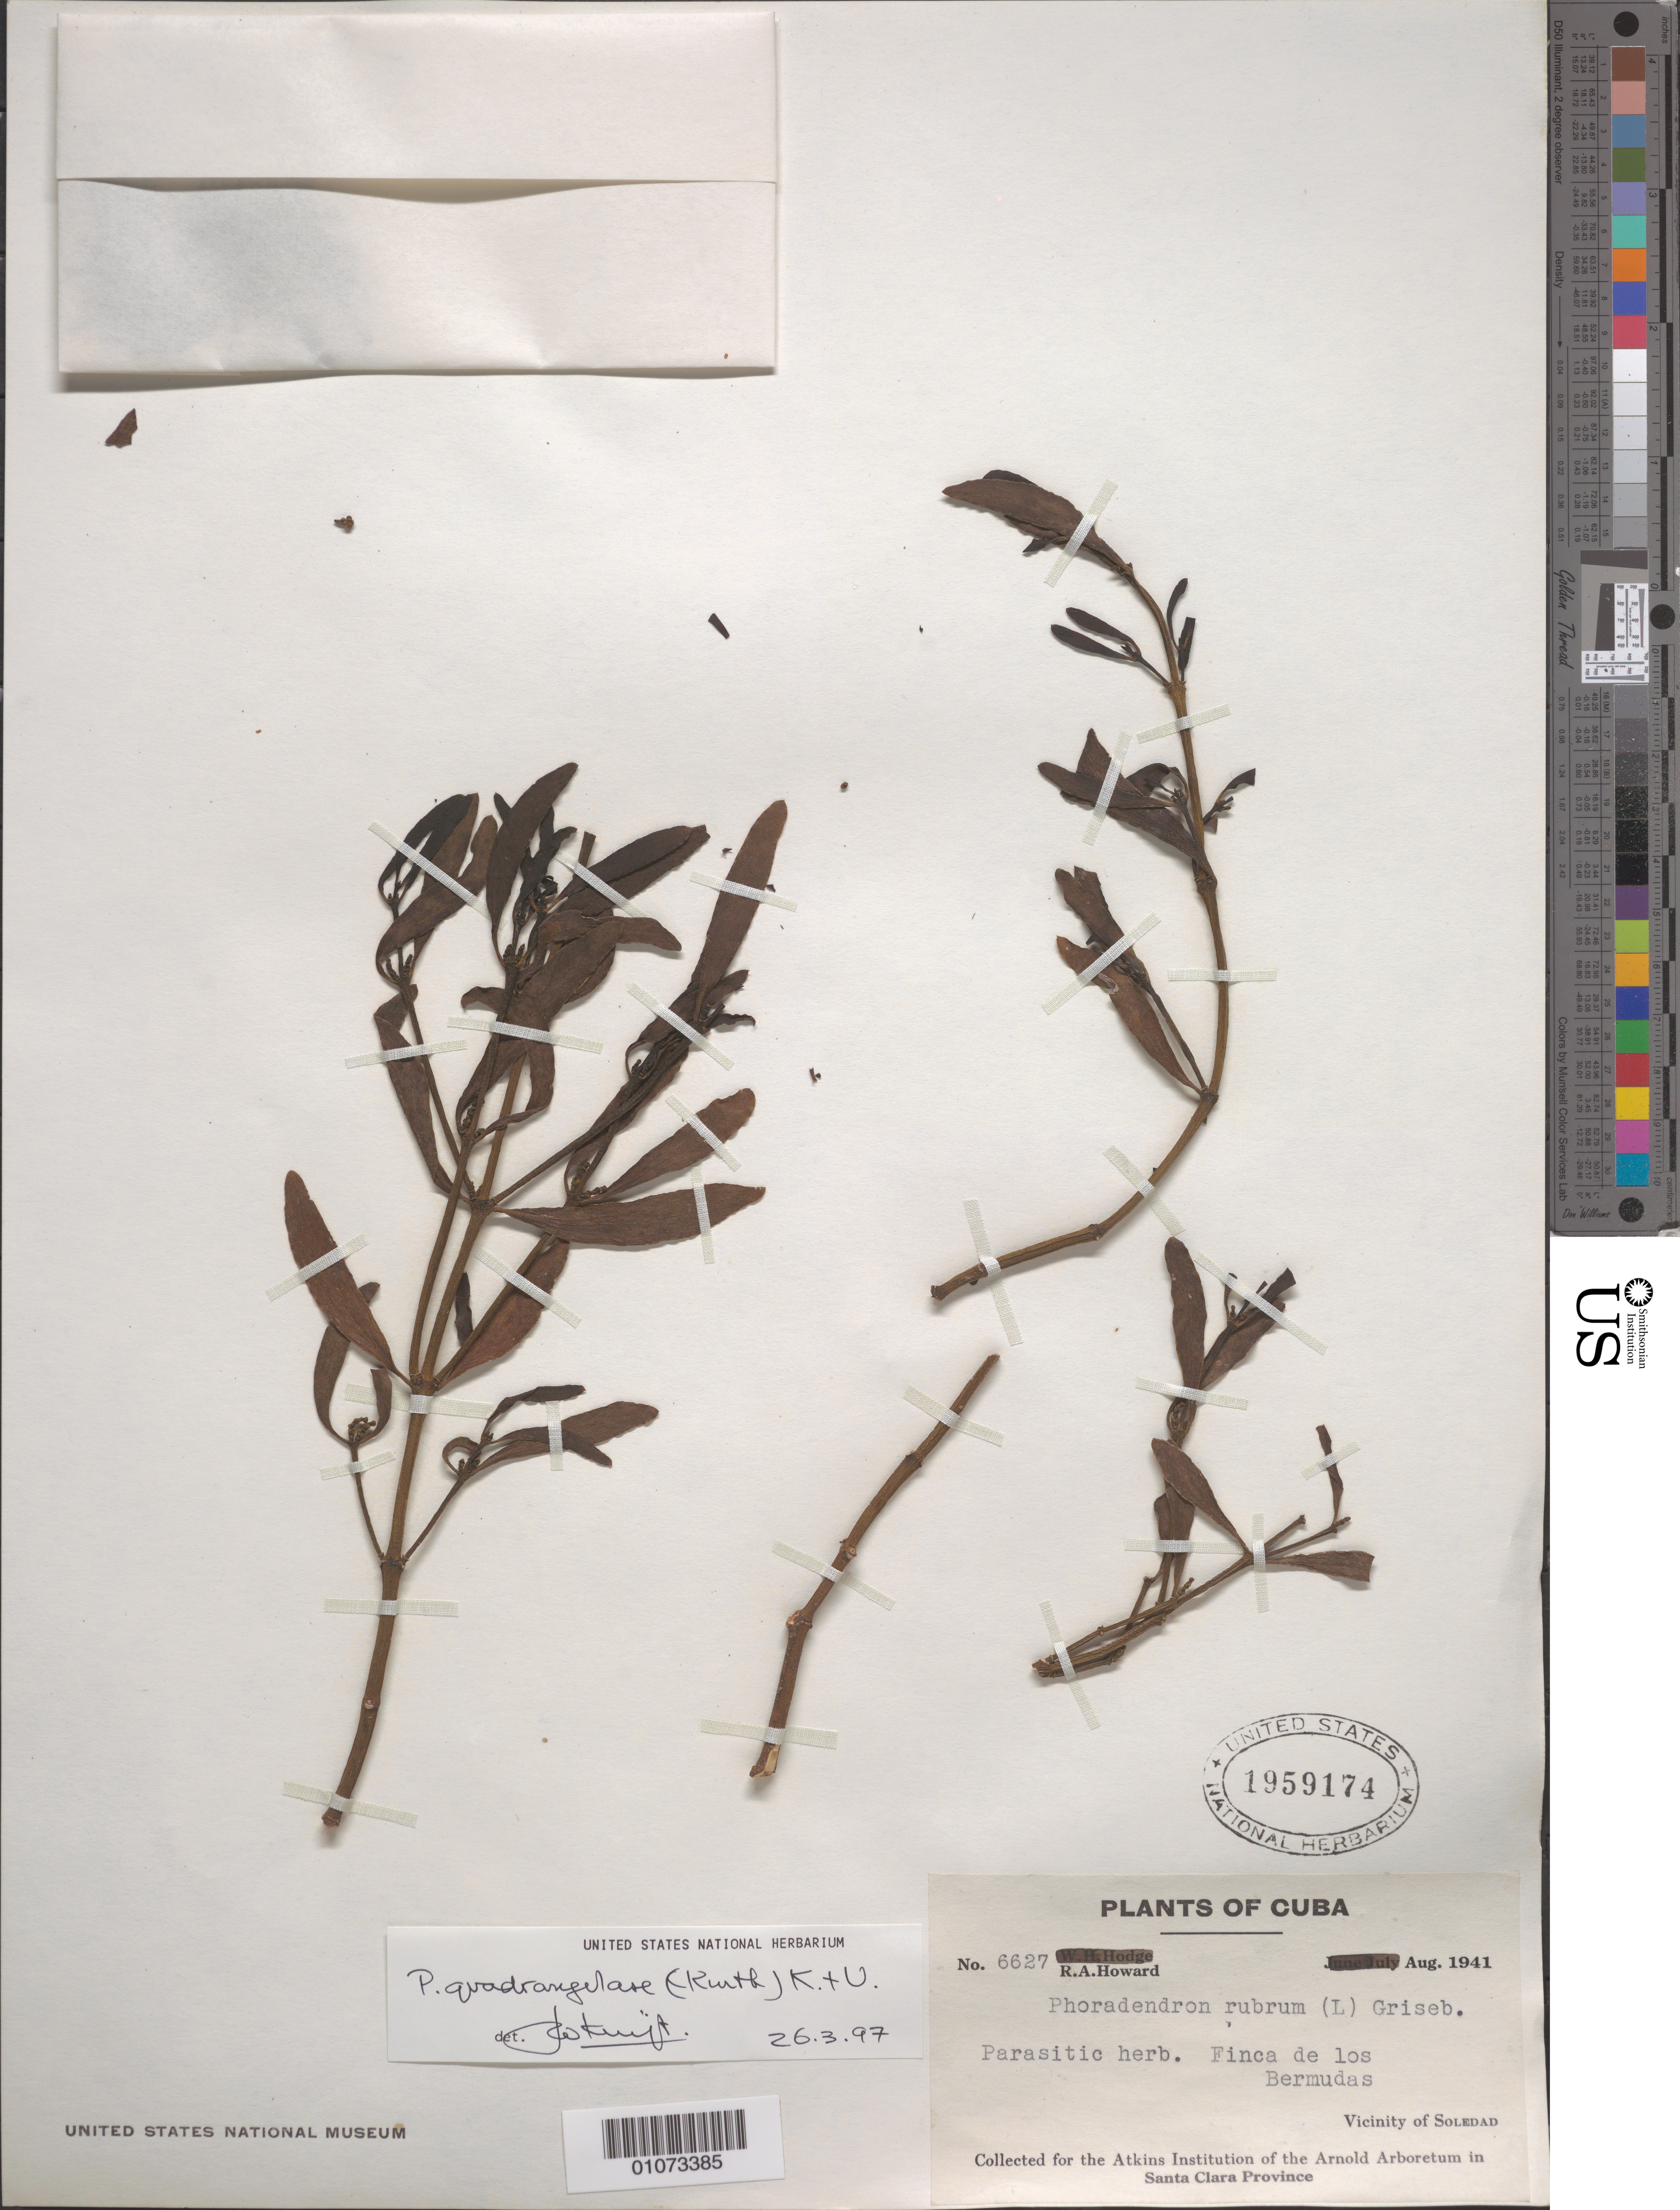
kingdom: Plantae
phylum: Tracheophyta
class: Magnoliopsida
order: Santalales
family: Viscaceae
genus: Phoradendron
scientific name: Phoradendron quadrangulare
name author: (Kunth) Griseb.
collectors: R. A. Howard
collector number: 6627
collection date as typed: Aug 1941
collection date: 1941-08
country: Cuba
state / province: Cienfuegos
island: Cuba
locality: Vicinity of Soledad Finca de los Bermudas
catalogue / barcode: US 1959174